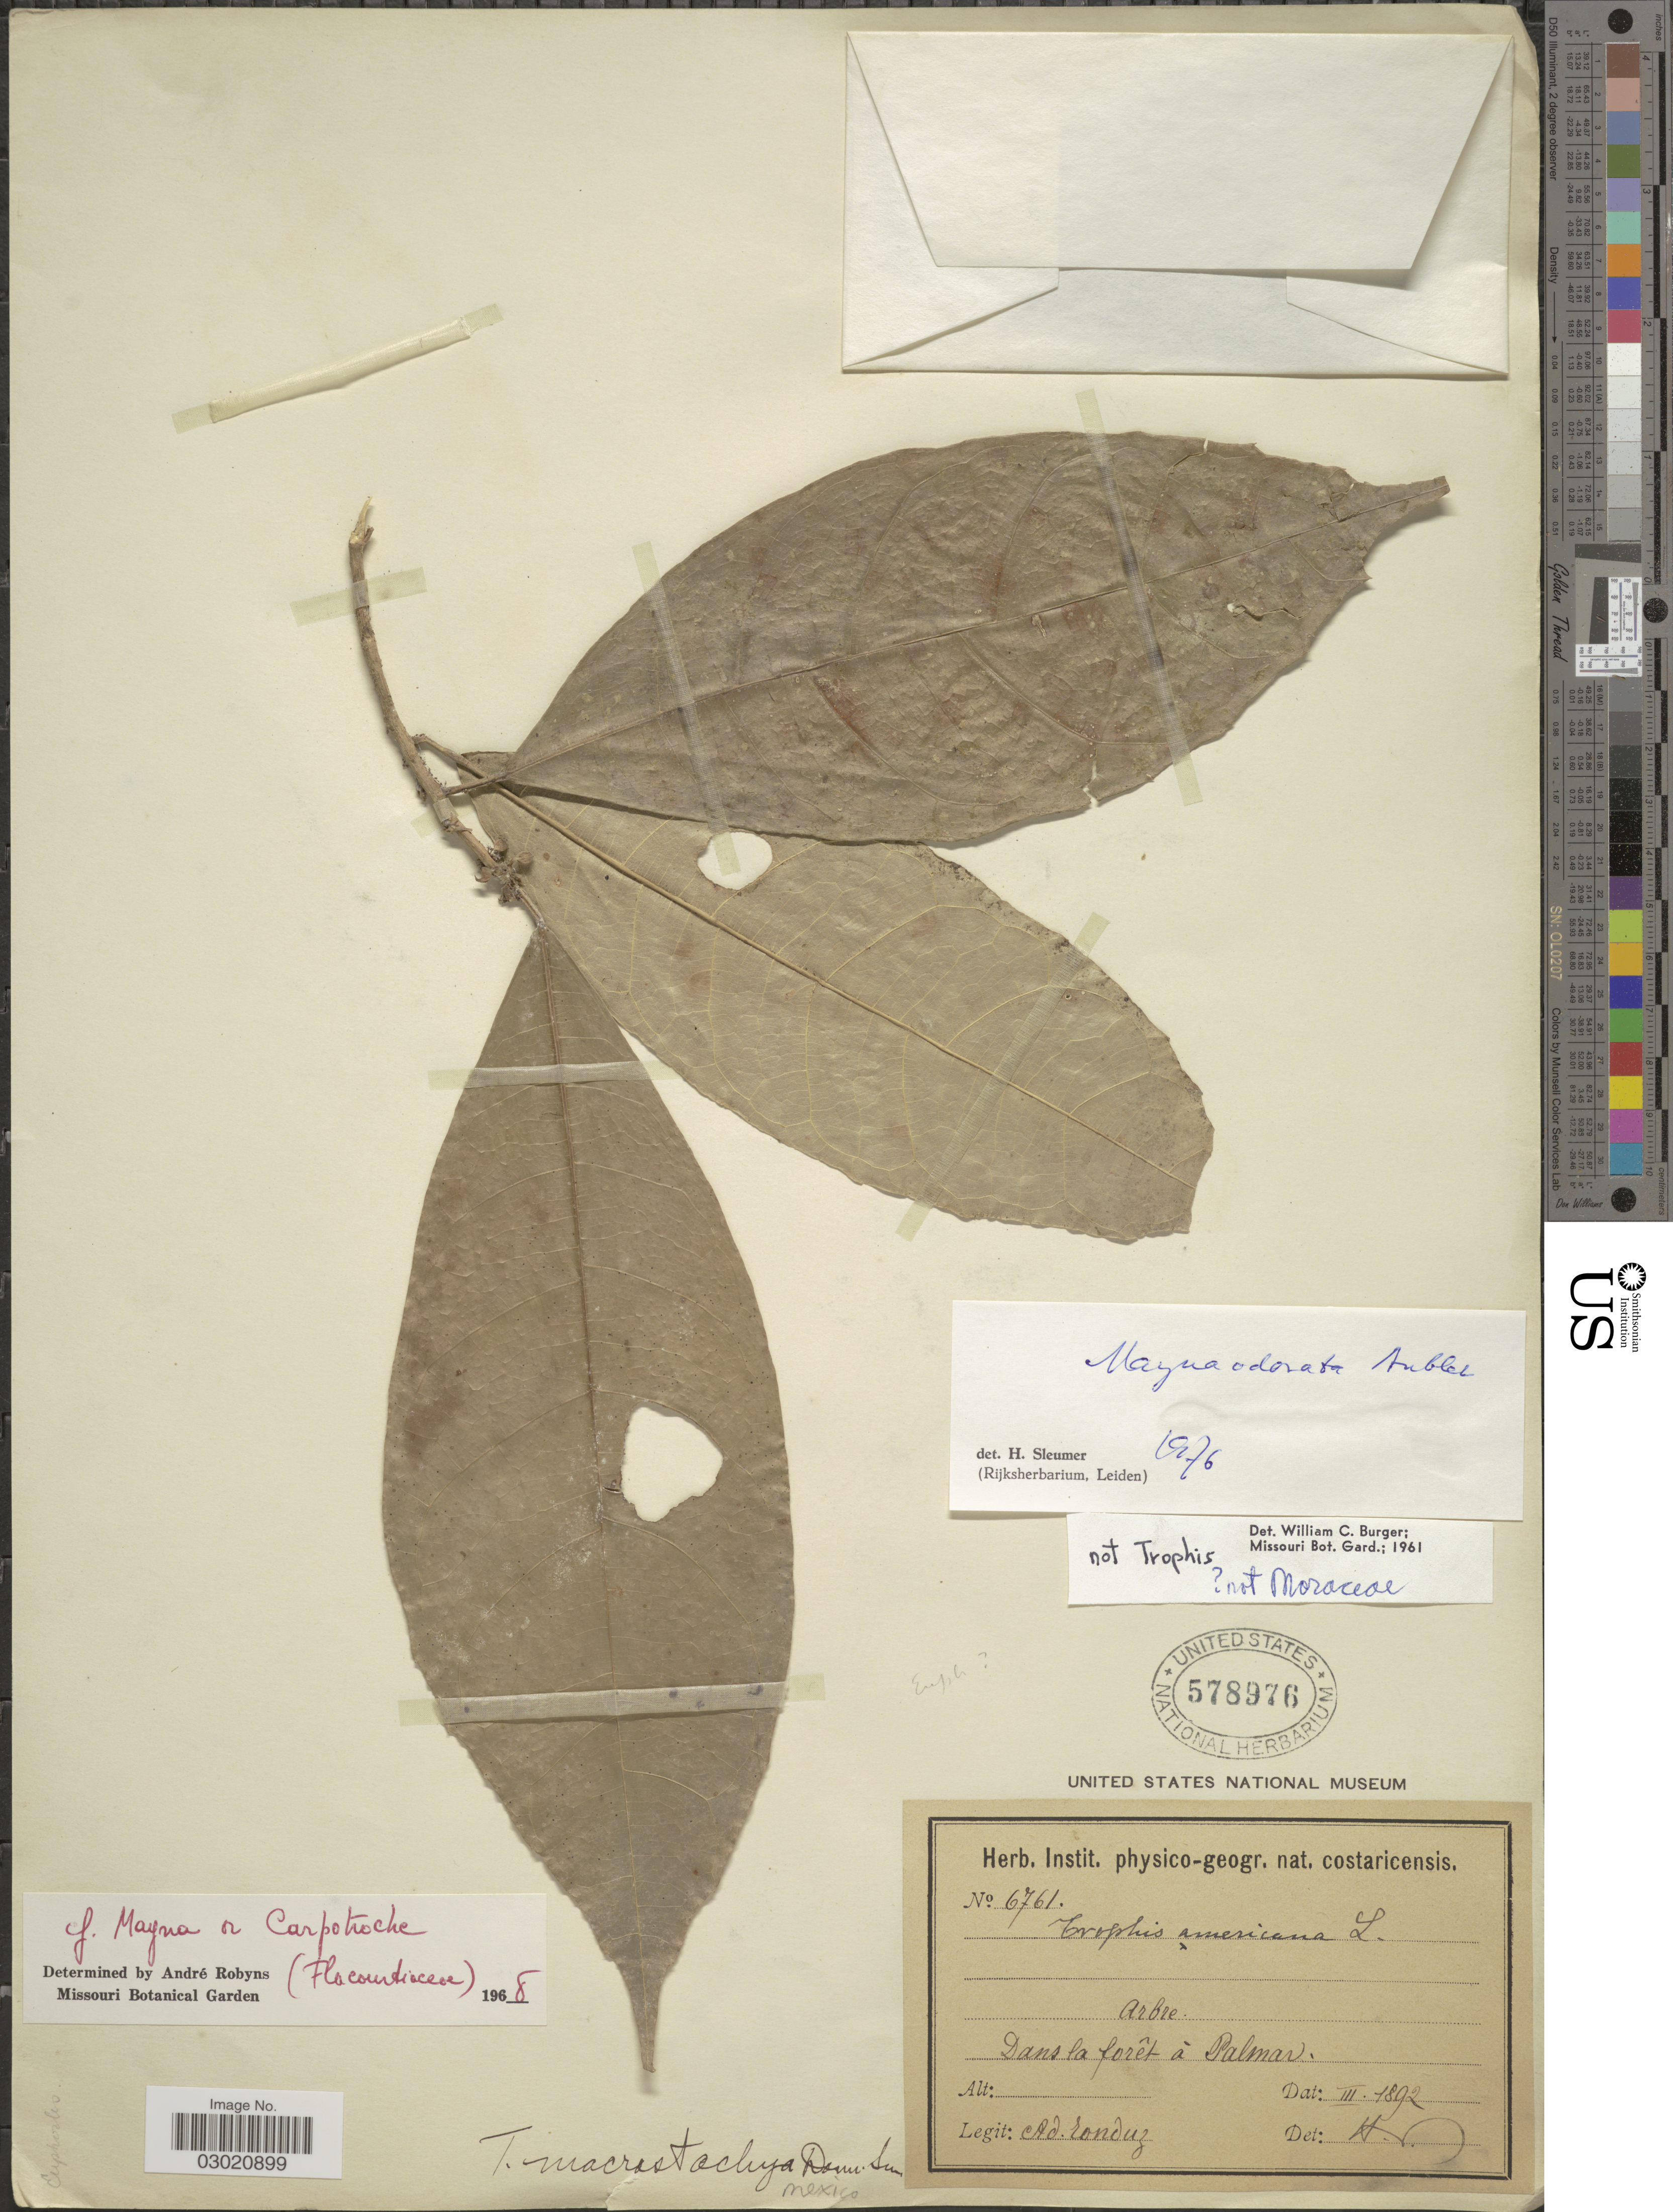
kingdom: Plantae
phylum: Tracheophyta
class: Magnoliopsida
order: Malpighiales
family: Achariaceae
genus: Mayna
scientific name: Mayna odorata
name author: Aubl.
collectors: A. Tonduz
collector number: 6761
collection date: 1892-03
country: Costa Rica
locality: Dans la forêt à Palmar.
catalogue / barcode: US 578976